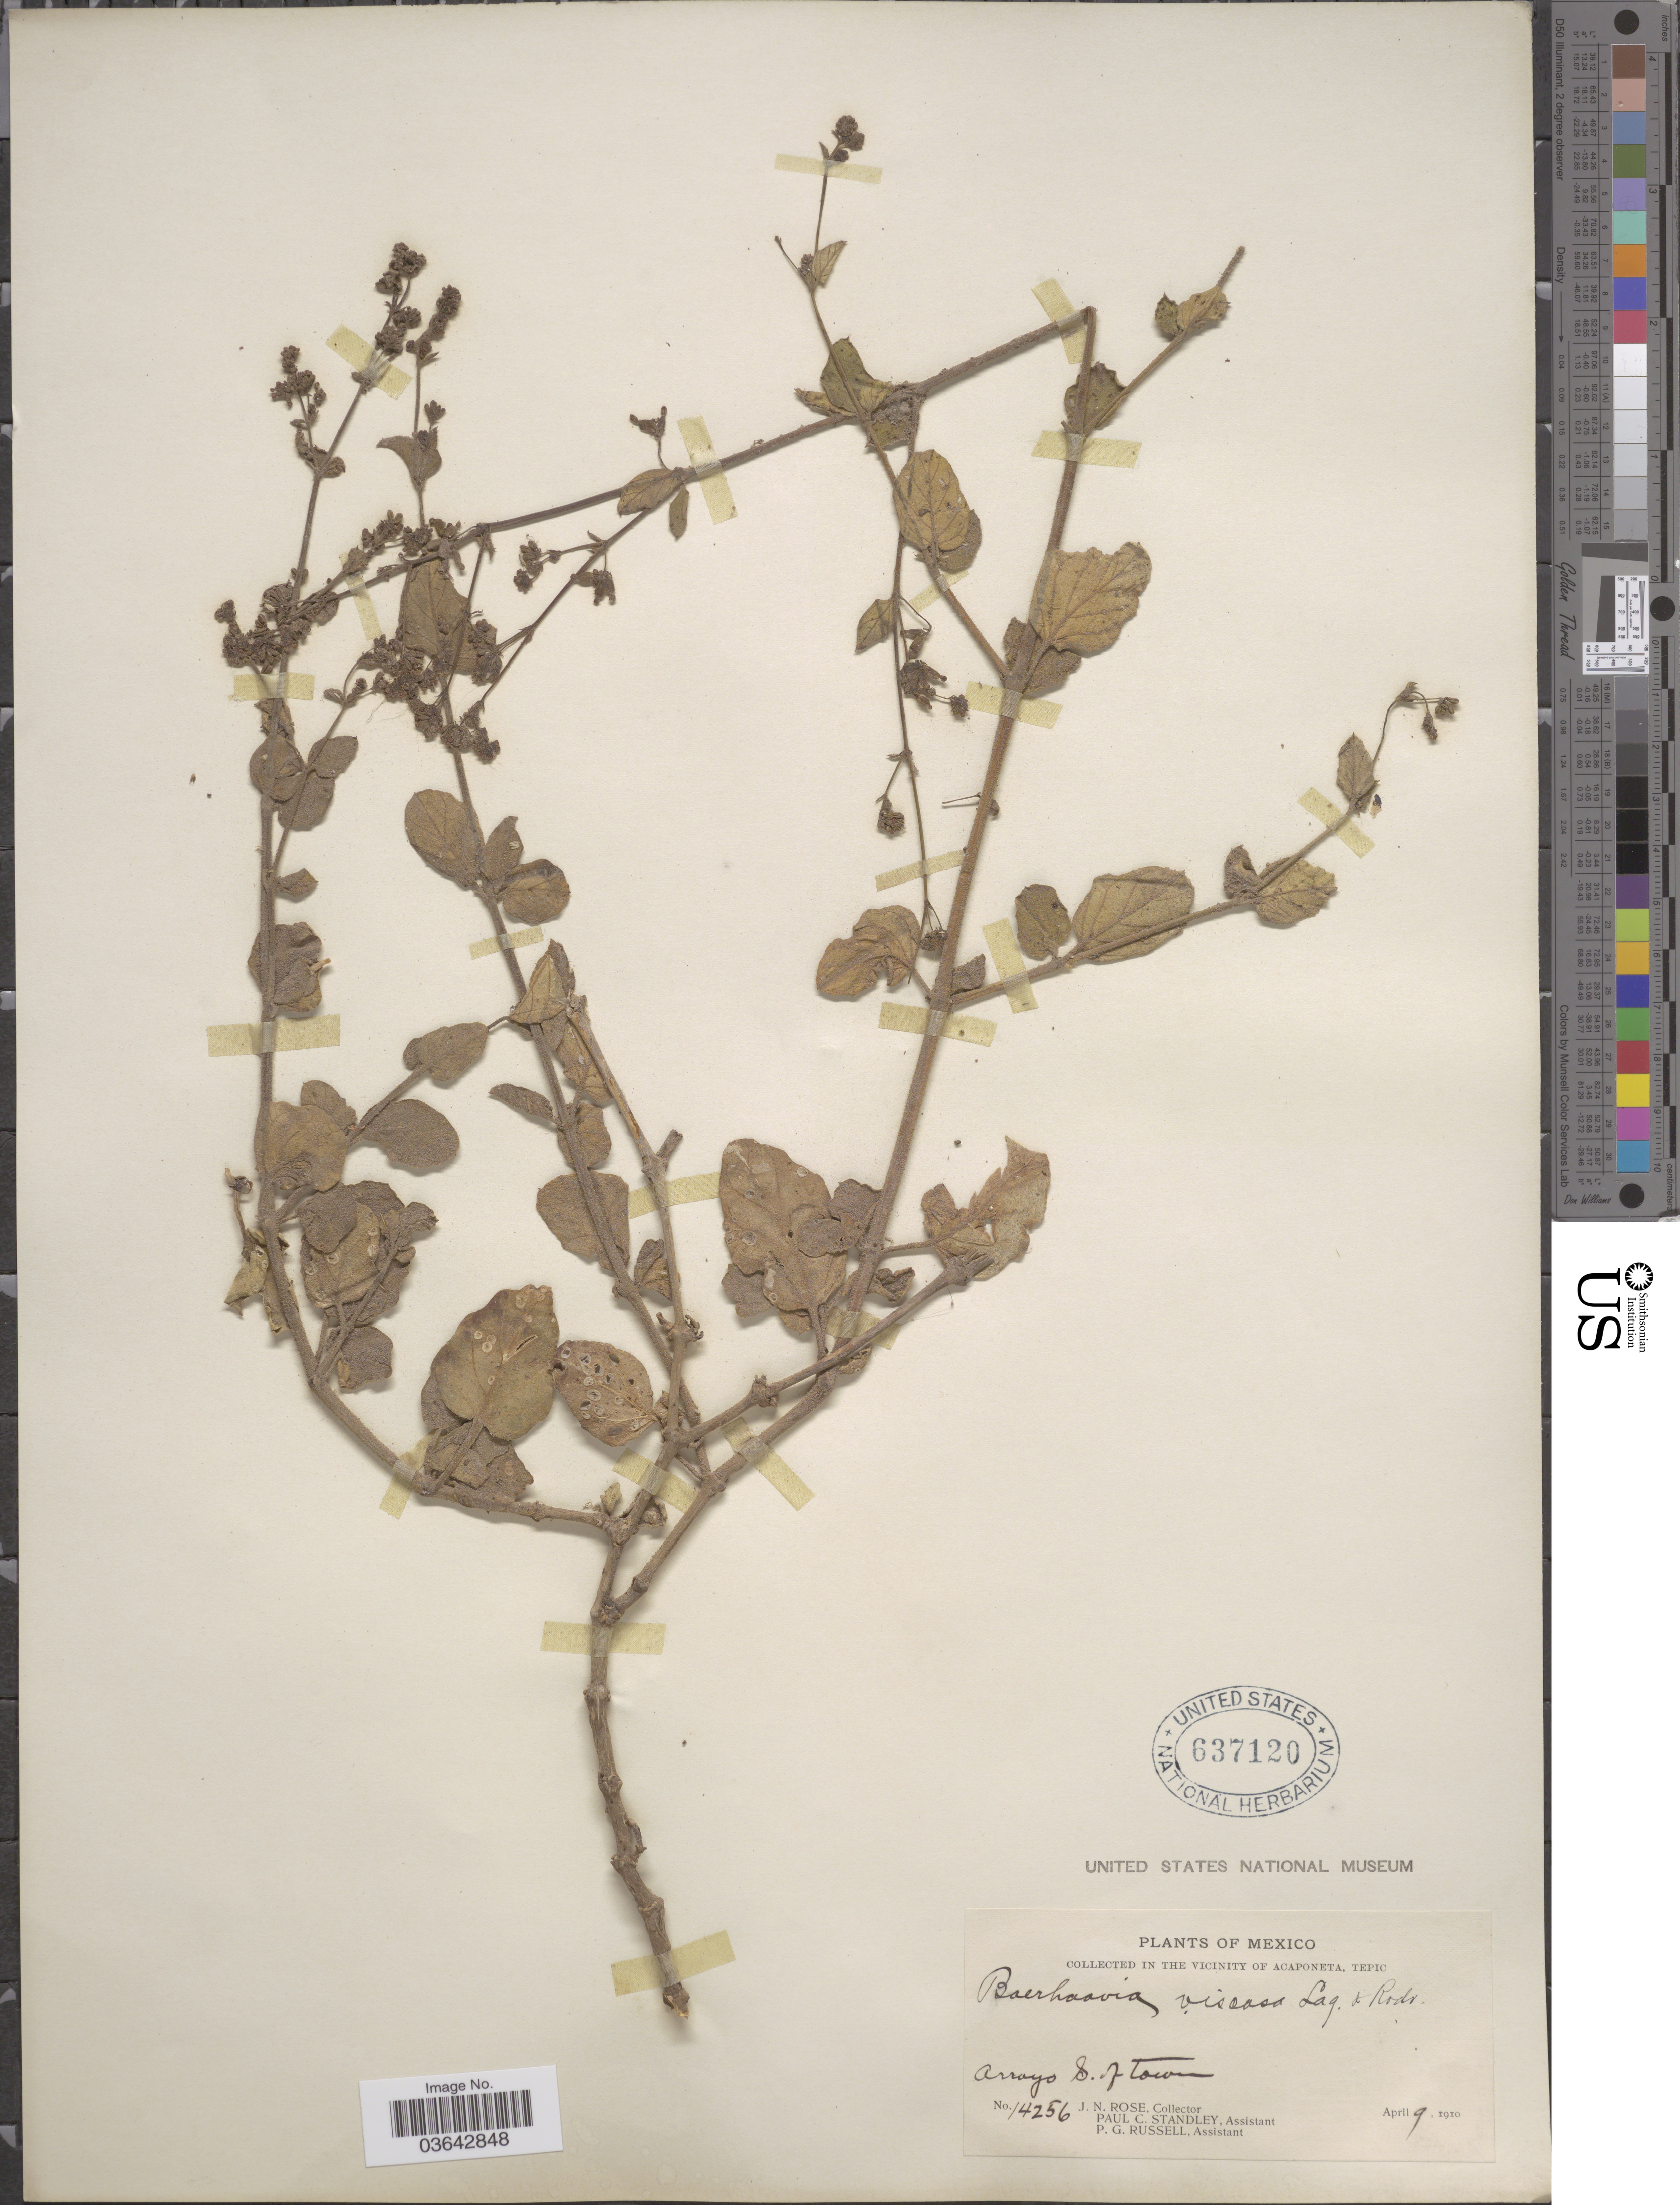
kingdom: Plantae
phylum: Tracheophyta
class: Magnoliopsida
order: Caryophyllales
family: Nyctaginaceae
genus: Boerhavia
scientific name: Boerhavia caribaea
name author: Jacq.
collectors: J. N. Rose, P. C. Standley & P. G. Russell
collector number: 14256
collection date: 1910-04-09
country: Mexico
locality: In the vicinity of Acaponeta, Tepic. Arroyo S. of town.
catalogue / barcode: US 637120